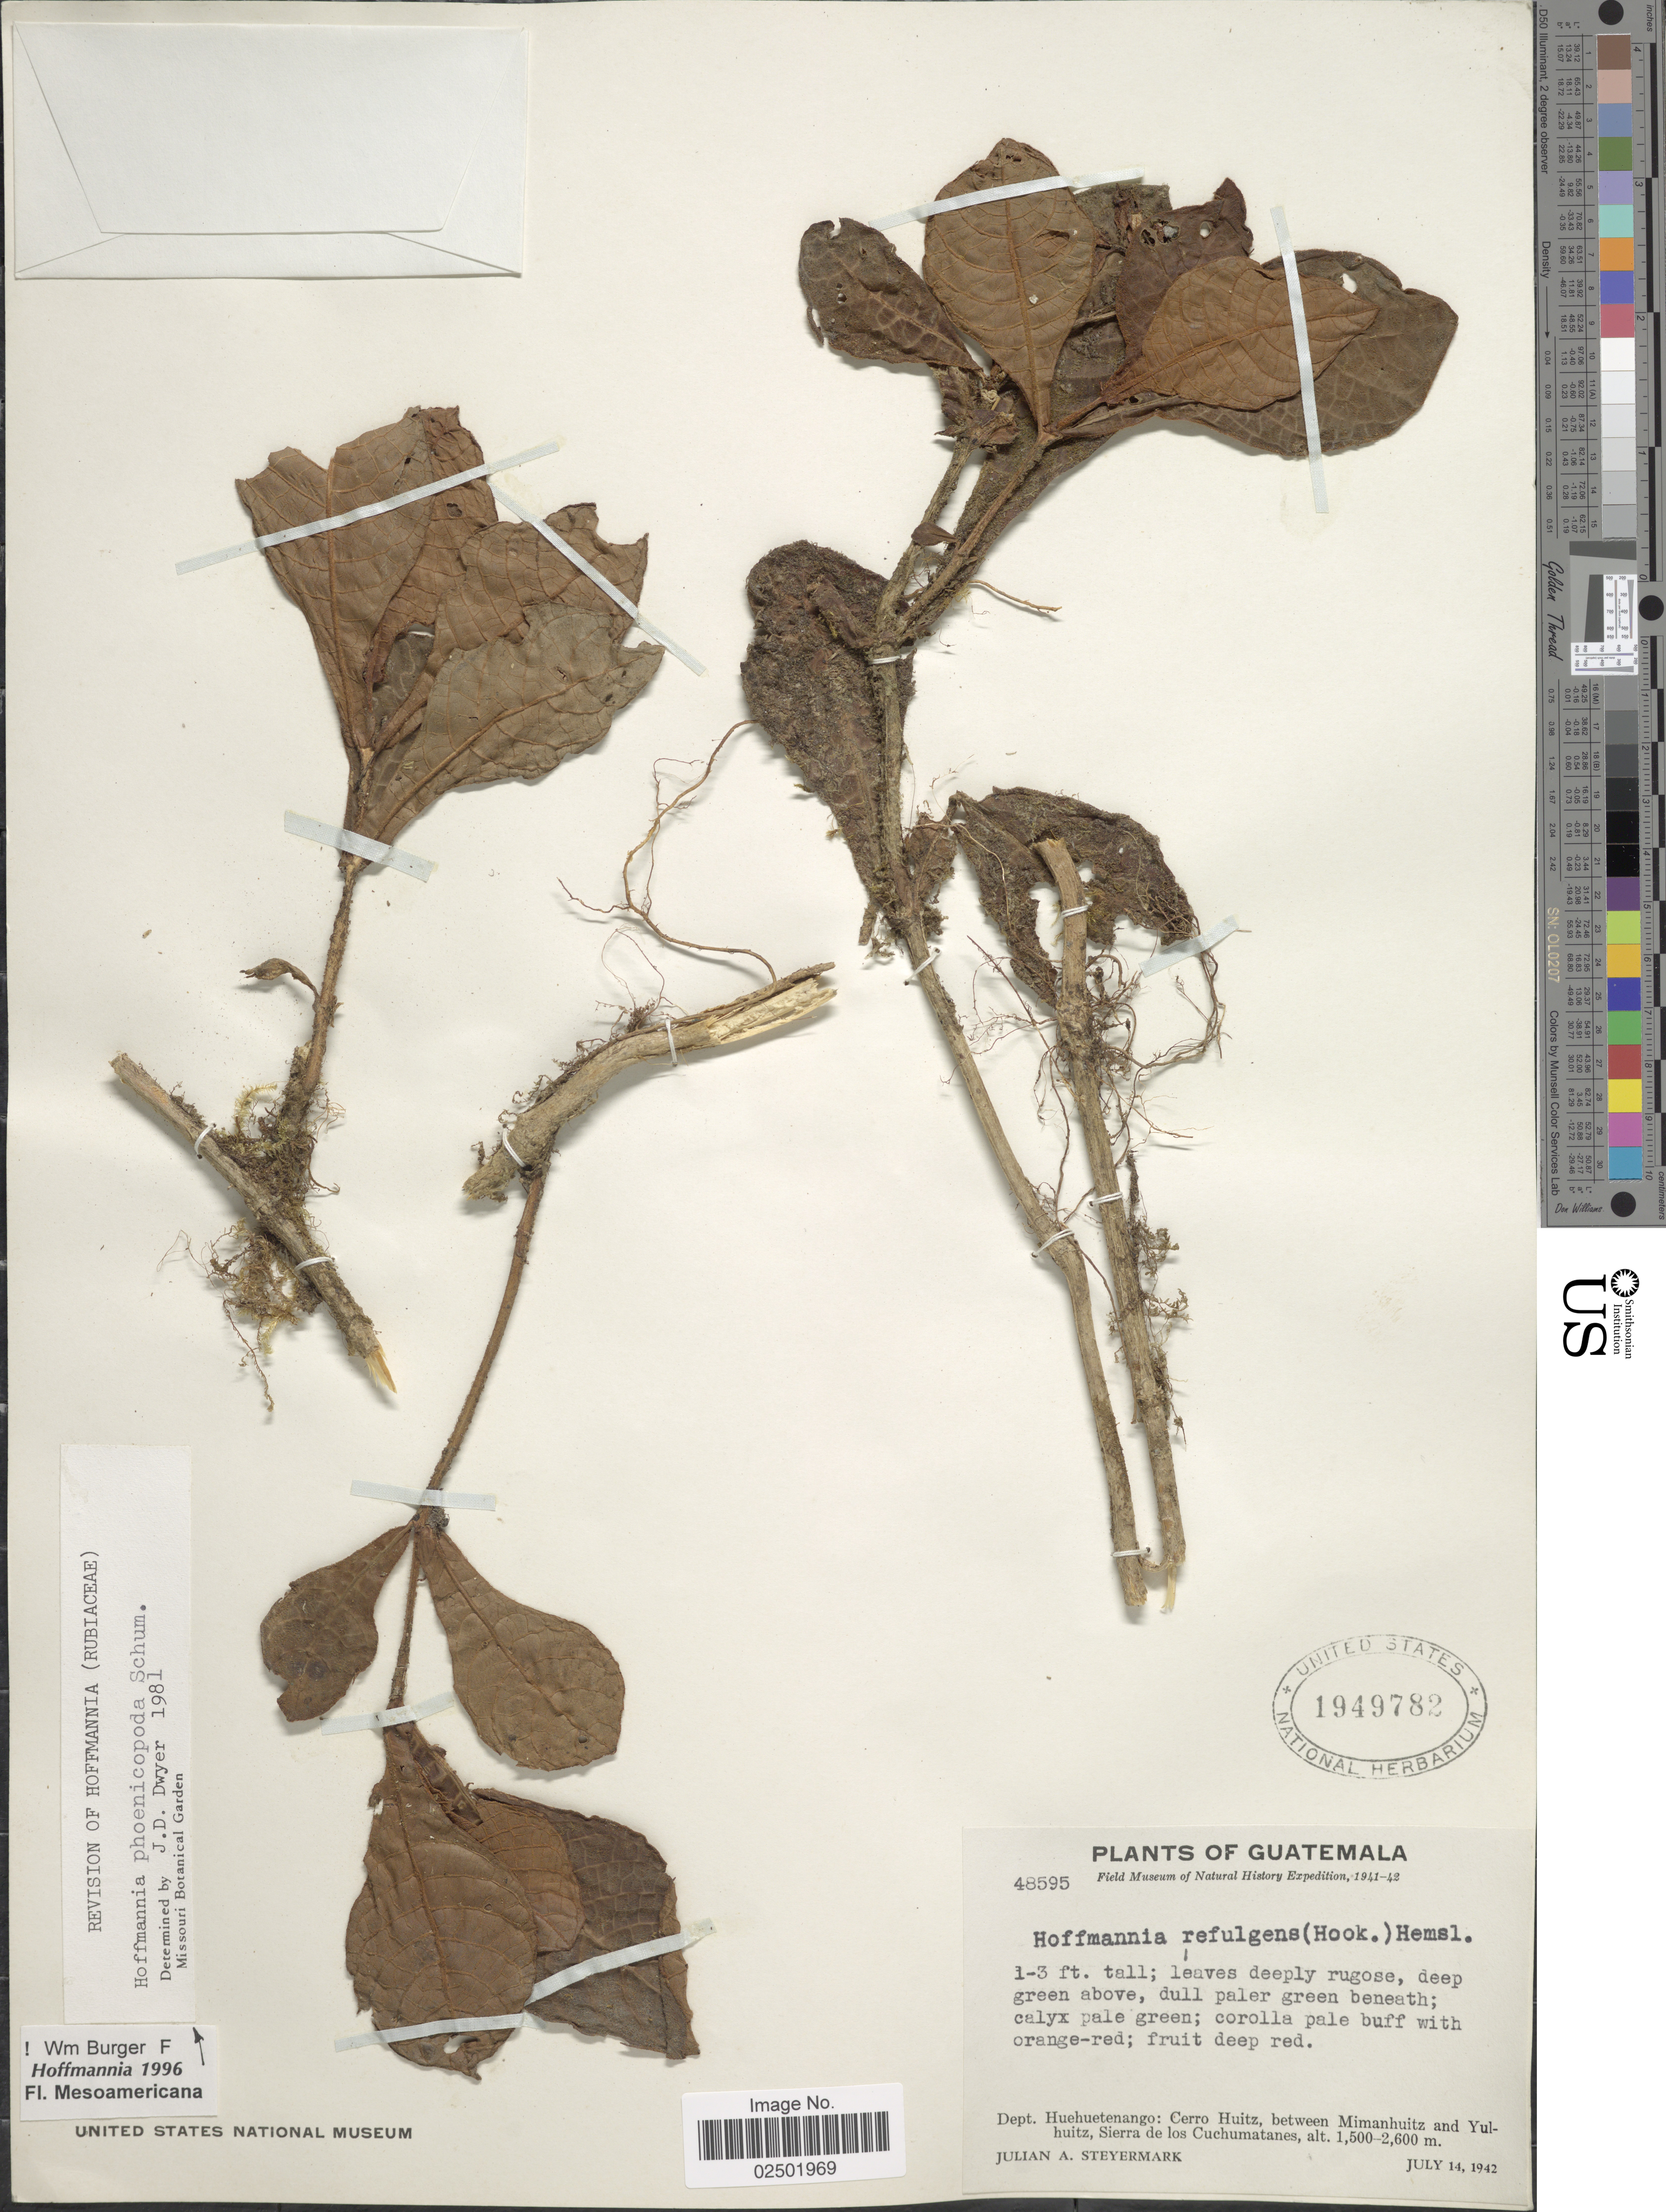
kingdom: Plantae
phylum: Tracheophyta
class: Magnoliopsida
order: Gentianales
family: Rubiaceae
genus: Hoffmannia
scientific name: Hoffmannia phoenicopoda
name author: K. Schum.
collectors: J. Steyermark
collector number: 48595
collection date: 1942-07-14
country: Guatemala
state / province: Huehuetenango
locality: Cerro Huitz, between Mimanhuitz and Yulhuitz, Sierra de los Cuchumatanes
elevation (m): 1500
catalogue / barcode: US 1949782